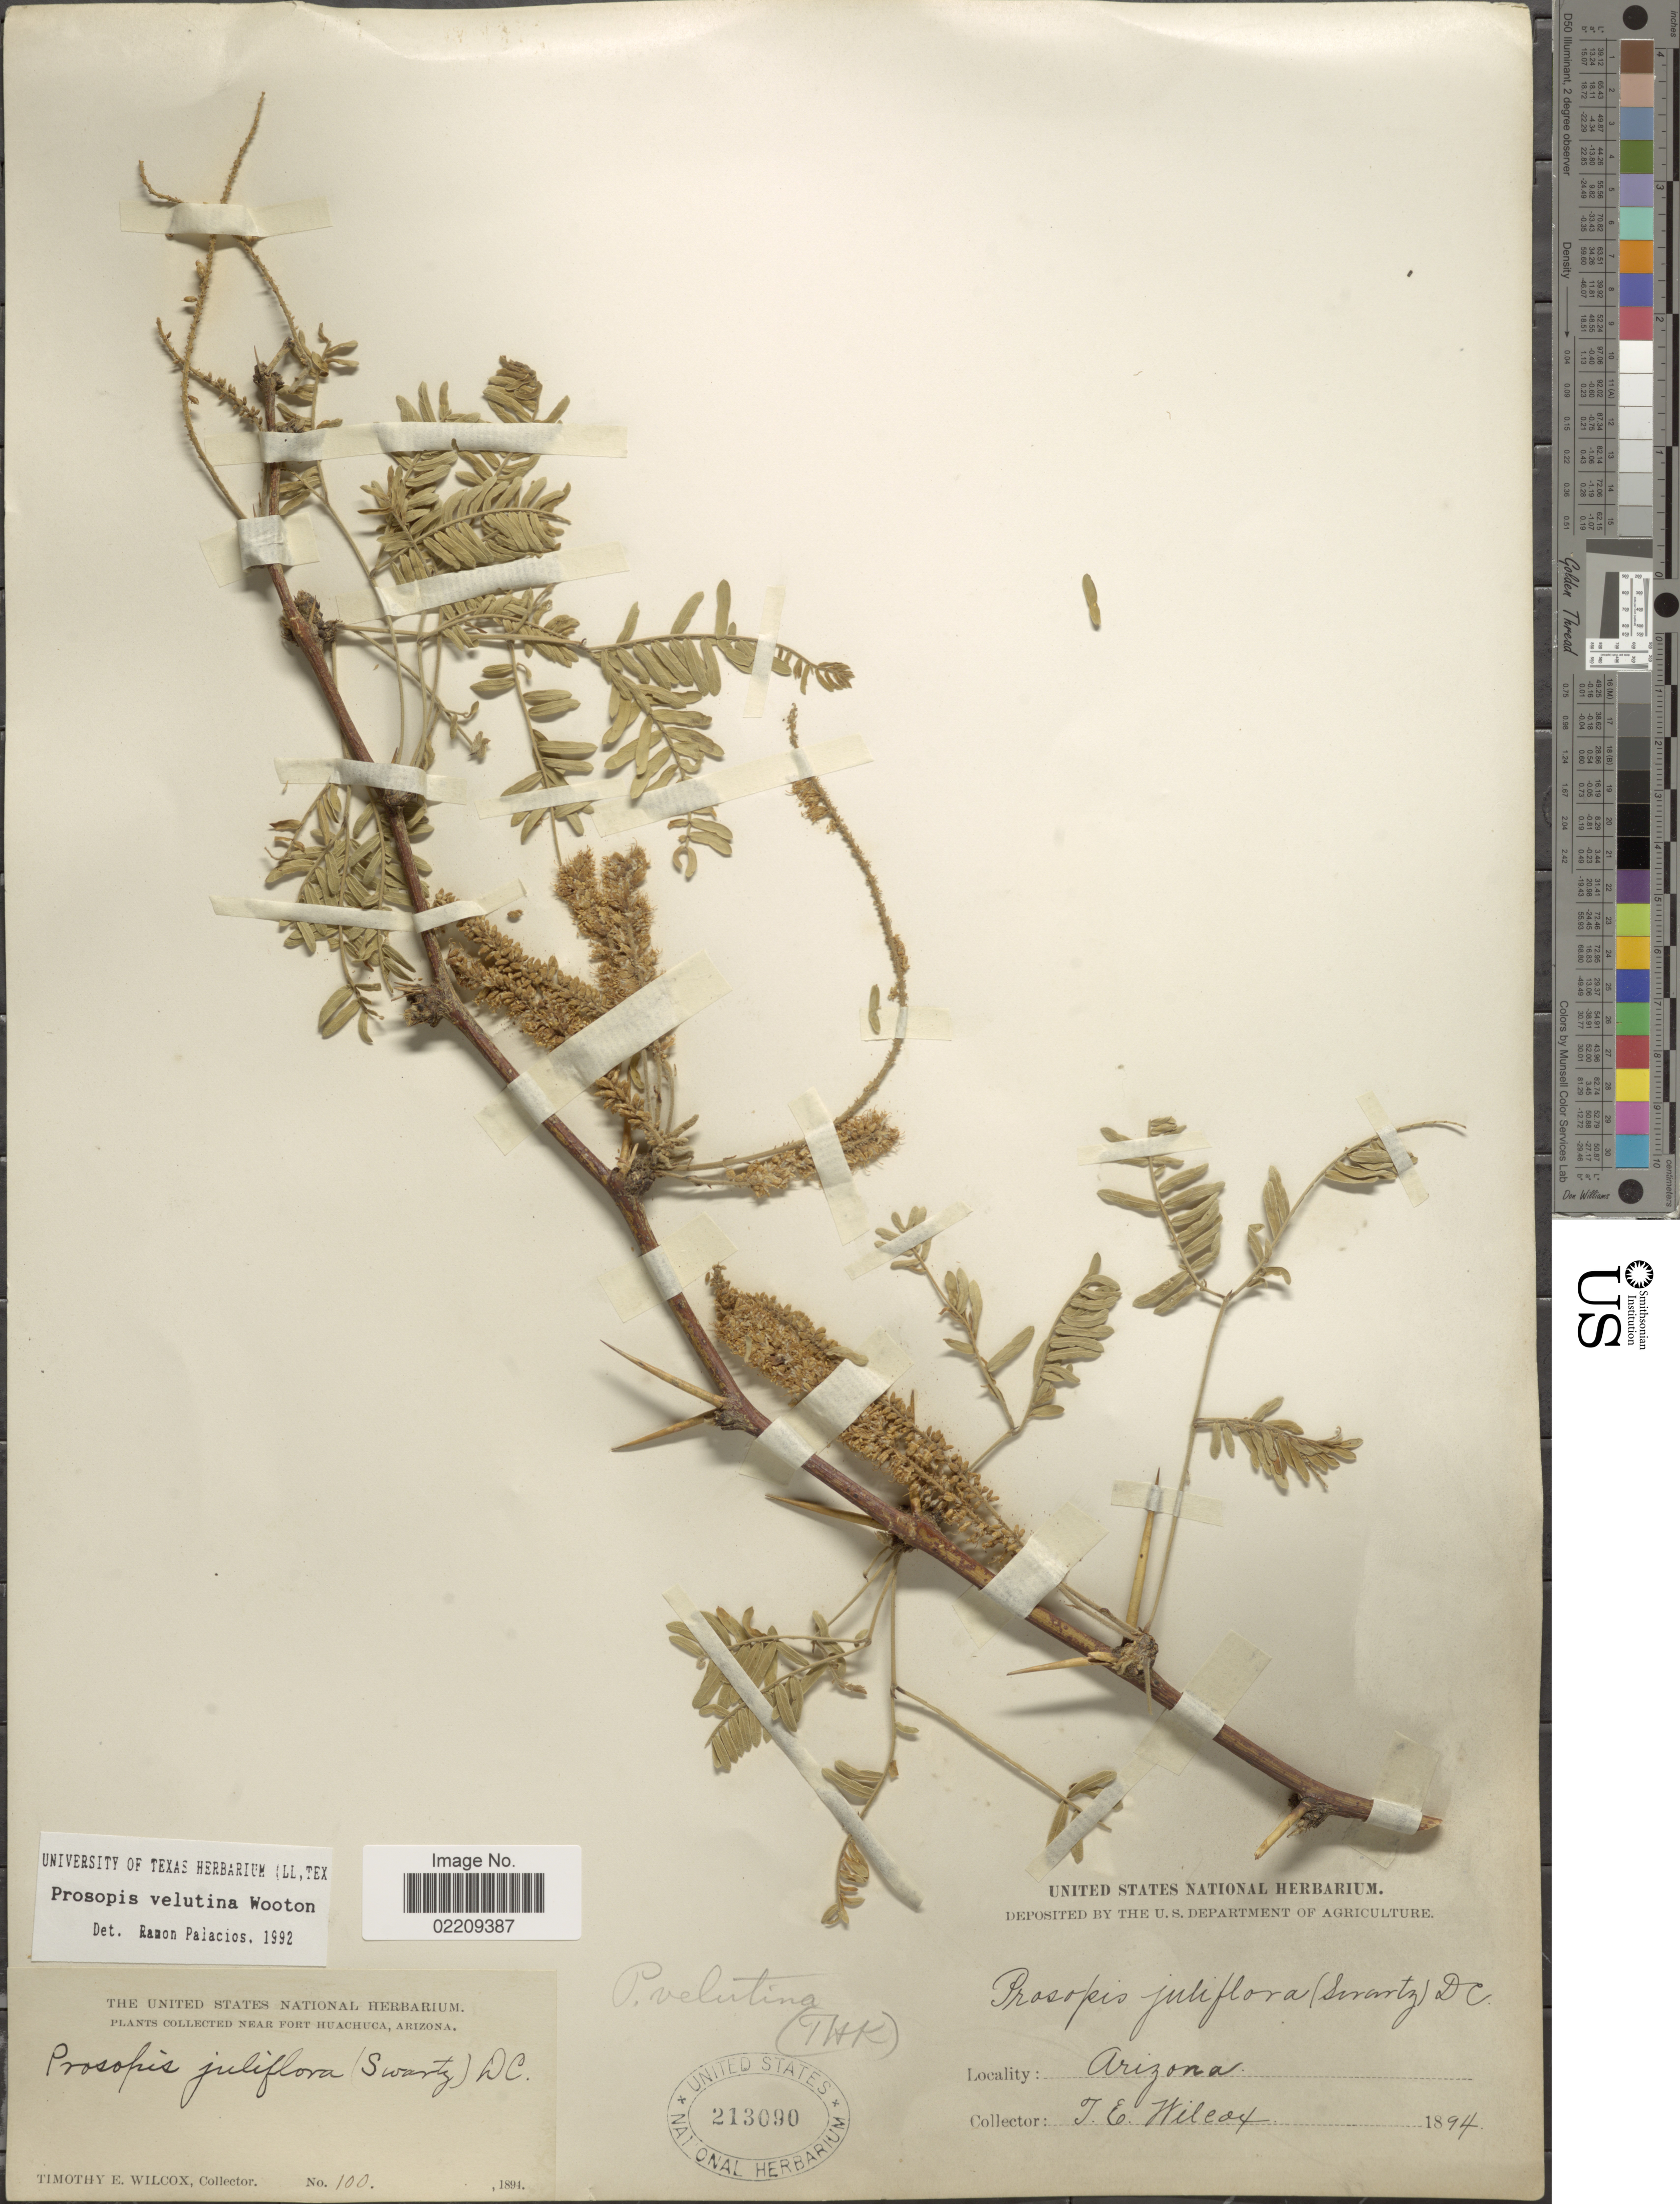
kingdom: Plantae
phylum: Tracheophyta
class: Magnoliopsida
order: Fabales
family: Fabaceae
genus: Neltuma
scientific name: Neltuma velutina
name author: (Wooton) Britton & Rose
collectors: T. E. Wilcox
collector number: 100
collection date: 1894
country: United States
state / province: Arizona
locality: Near Fort Huachuca.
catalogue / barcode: US 213090